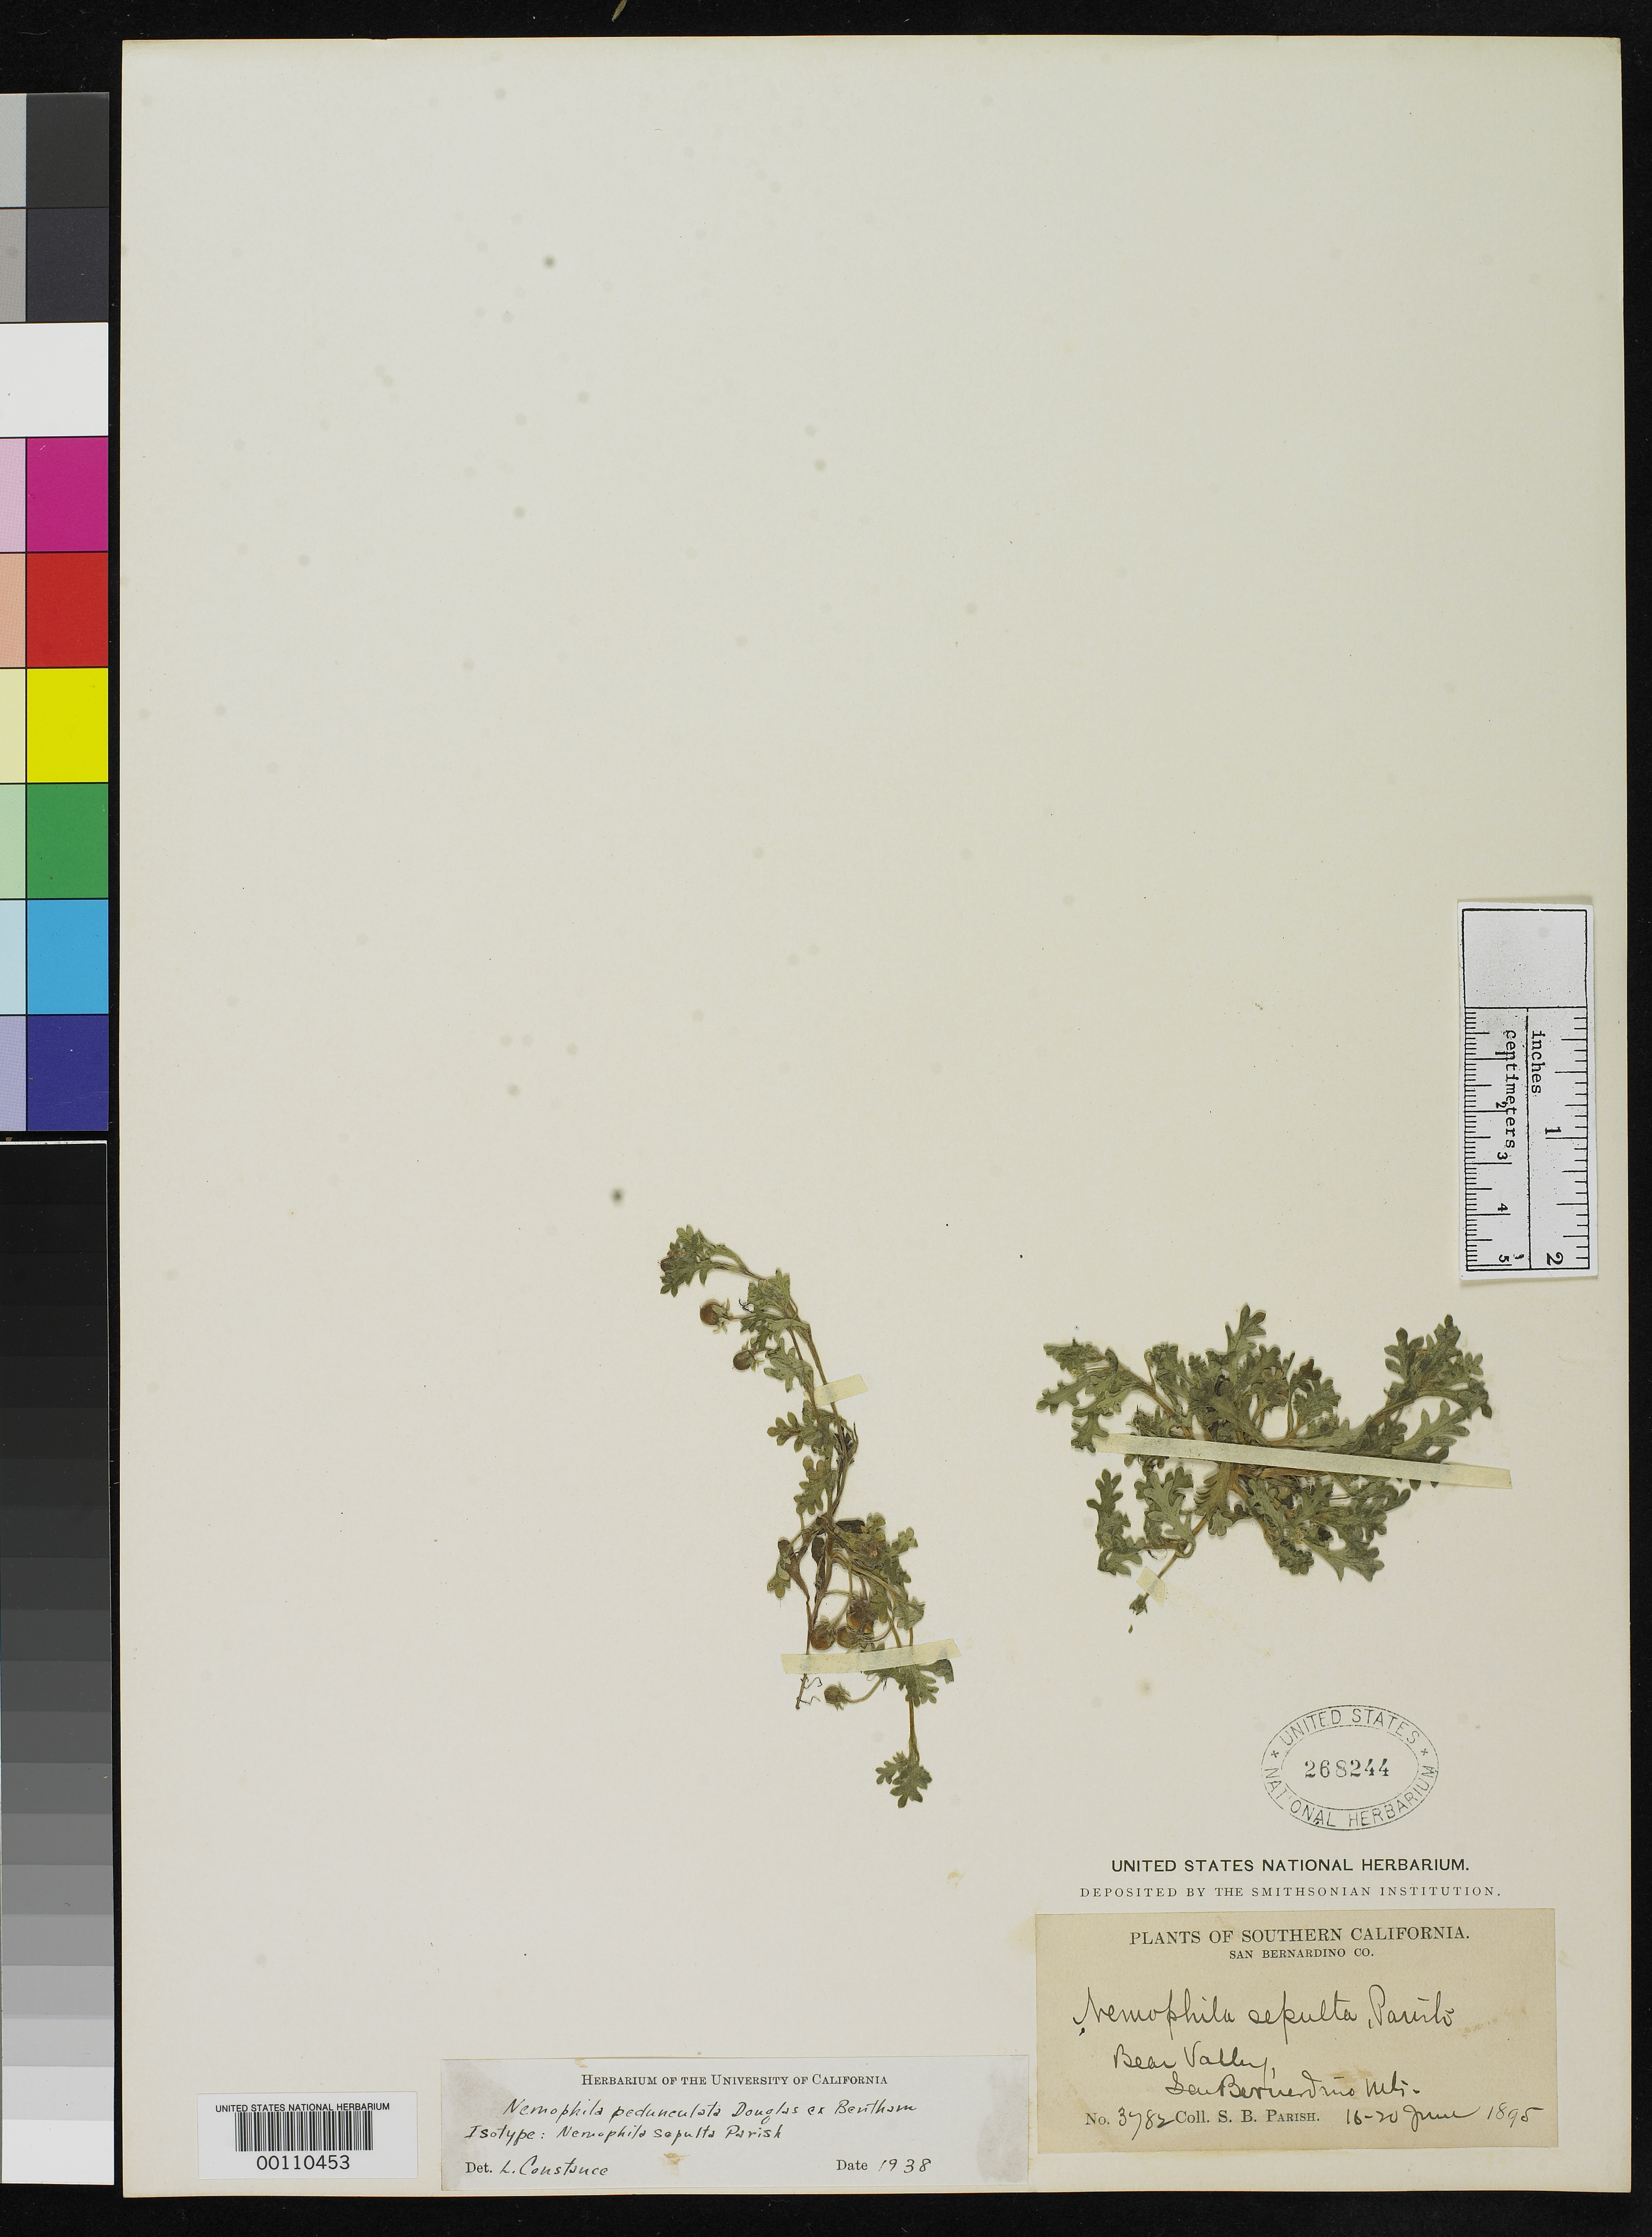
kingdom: Plantae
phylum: Tracheophyta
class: Magnoliopsida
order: Boraginales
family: Hydrophyllaceae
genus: Nemophila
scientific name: Nemophila sepulta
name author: Parish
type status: Isotype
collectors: S. B. Parish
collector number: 3782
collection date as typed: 16 Jun 1895 to 20 Jun 1895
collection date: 1895-06-16/1895-06-20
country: United States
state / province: California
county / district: San Bernardino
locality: Bear Valley, San Bernardino Mts.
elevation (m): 1981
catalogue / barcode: US 268244